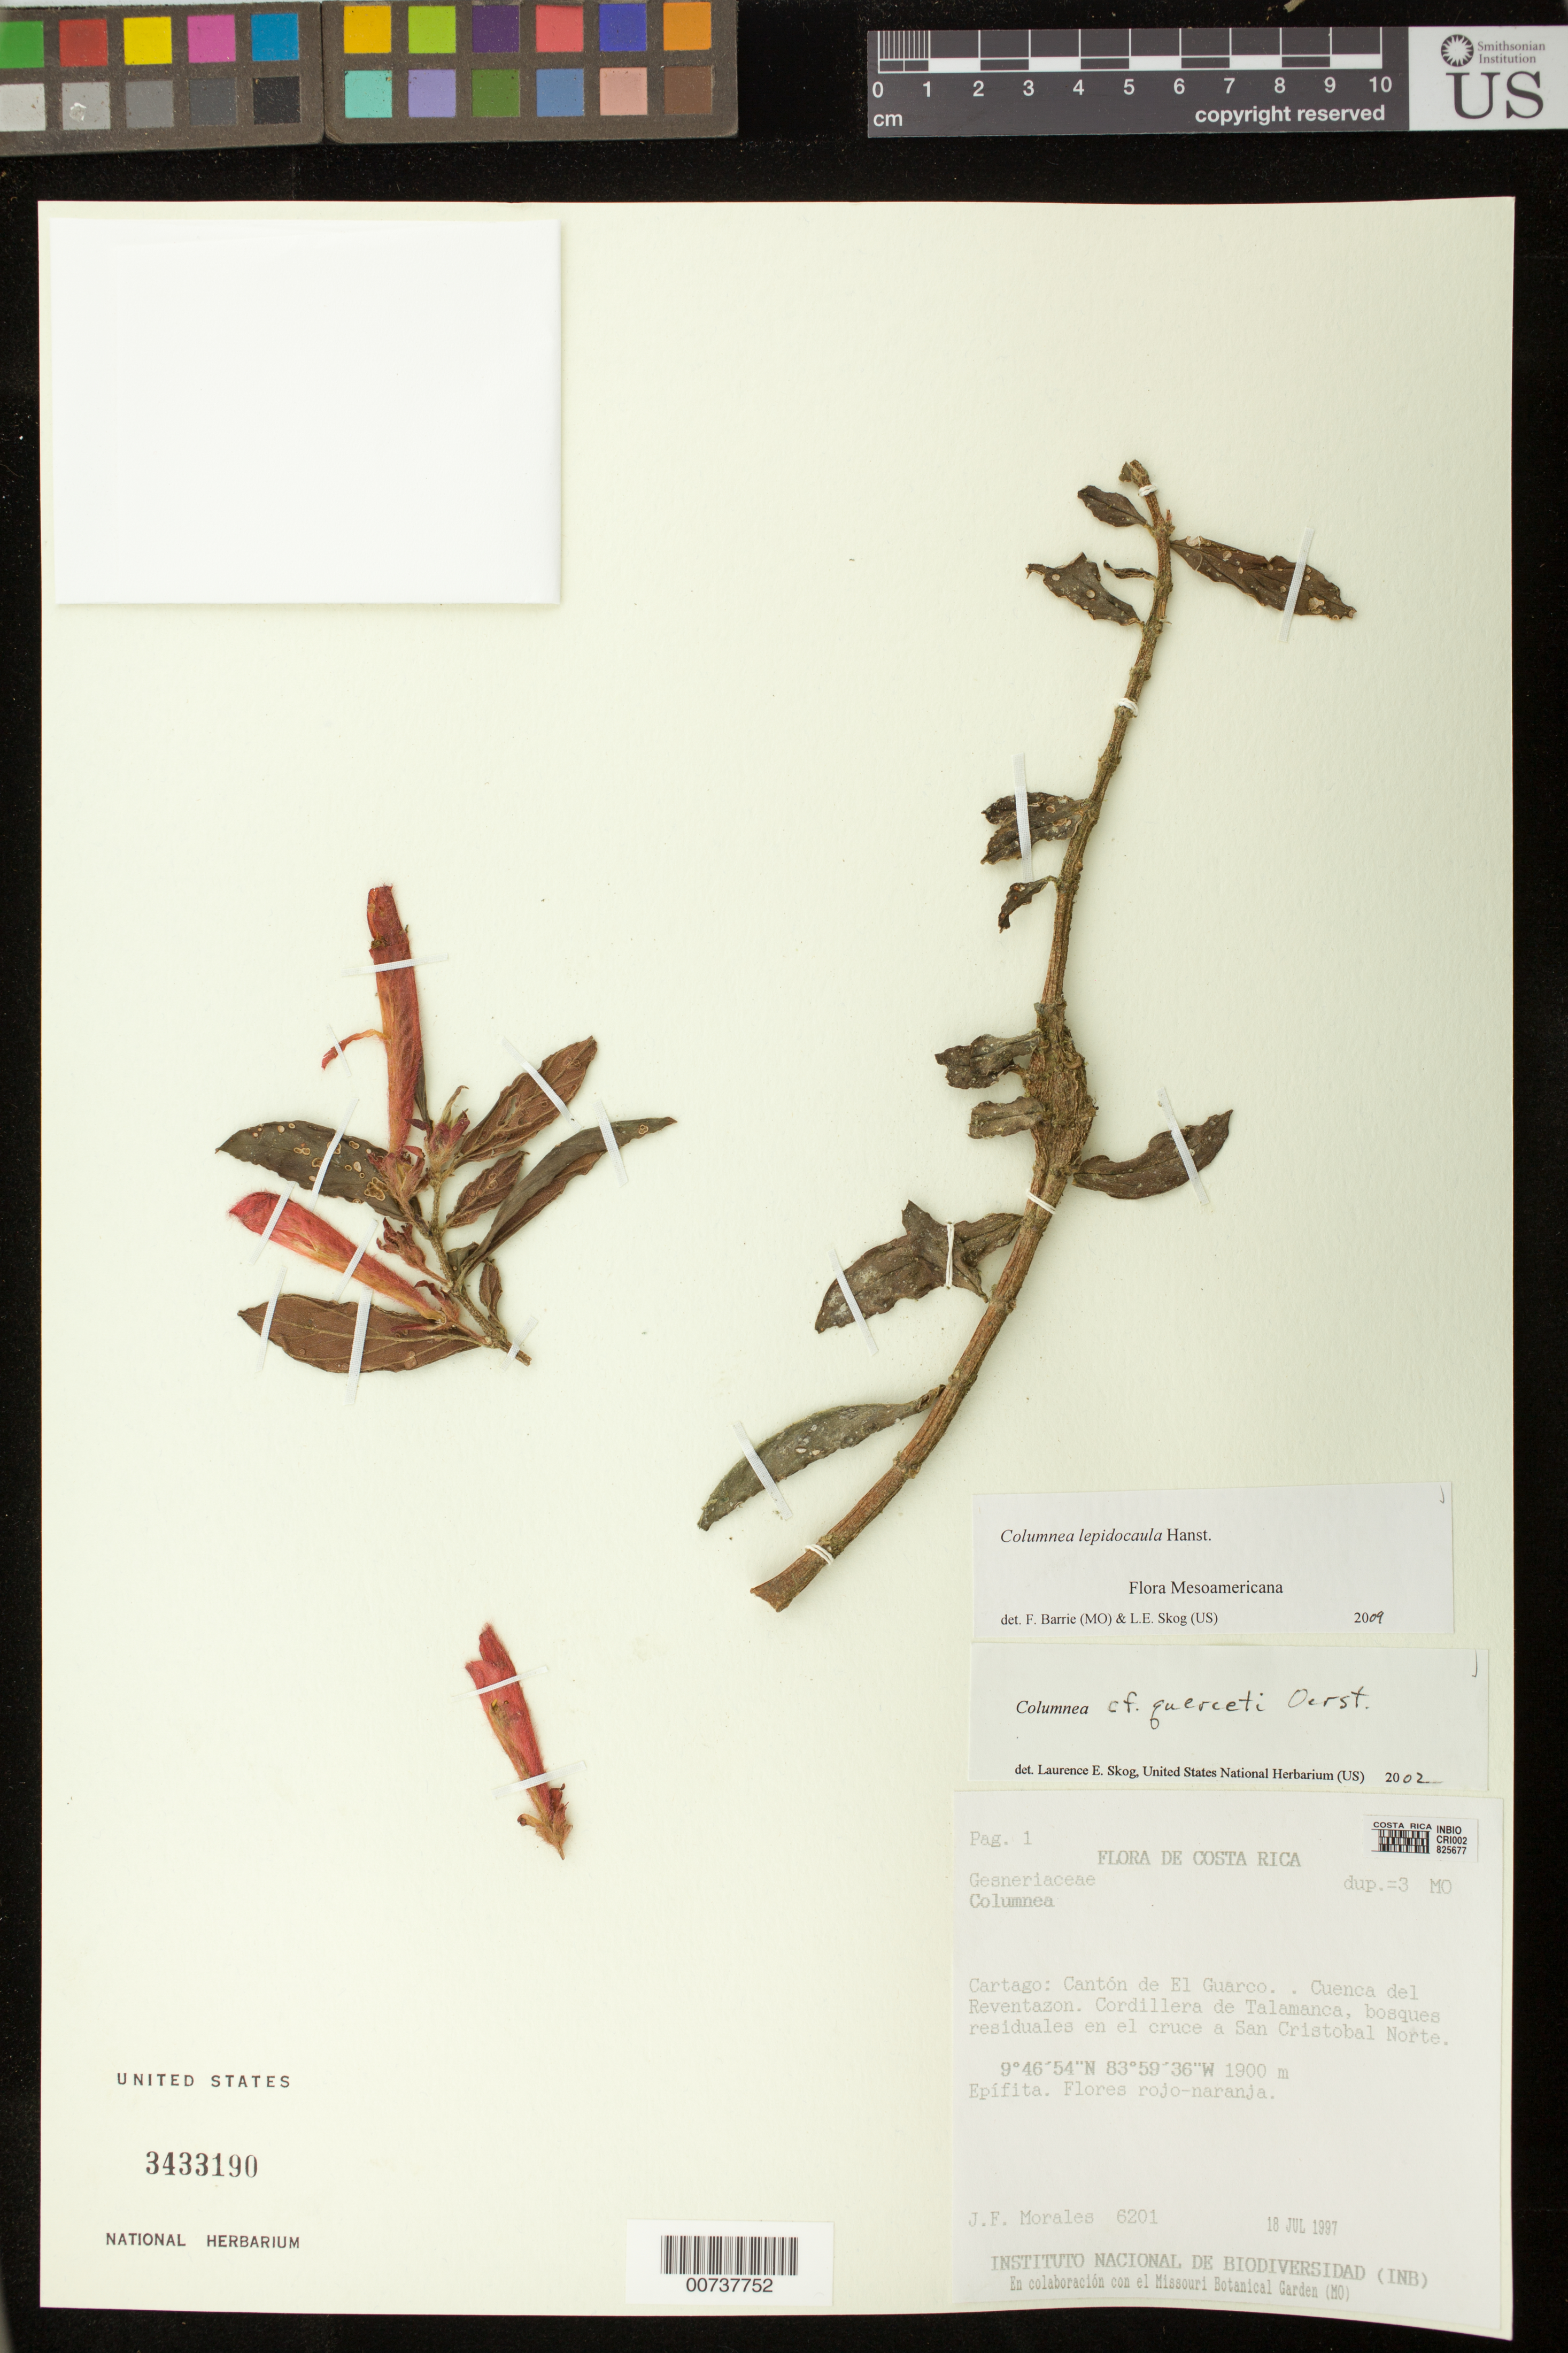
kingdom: Plantae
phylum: Tracheophyta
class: Magnoliopsida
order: Lamiales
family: Gesneriaceae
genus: Columnea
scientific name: Columnea lepidocaula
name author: Hanst.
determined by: Barrie, F. R.; Skog, Laurence E.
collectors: J. Morales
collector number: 6201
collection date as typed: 18 Jul 1997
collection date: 1997-07-18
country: Costa Rica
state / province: Cartago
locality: Cantón de El Guarco, Cuenca del Reventzaon, Cordillera de Talamanca, bosques residuales en el cruce a San Cristobal Norte.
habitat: bosques residuales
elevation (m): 1900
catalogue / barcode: US 3433190